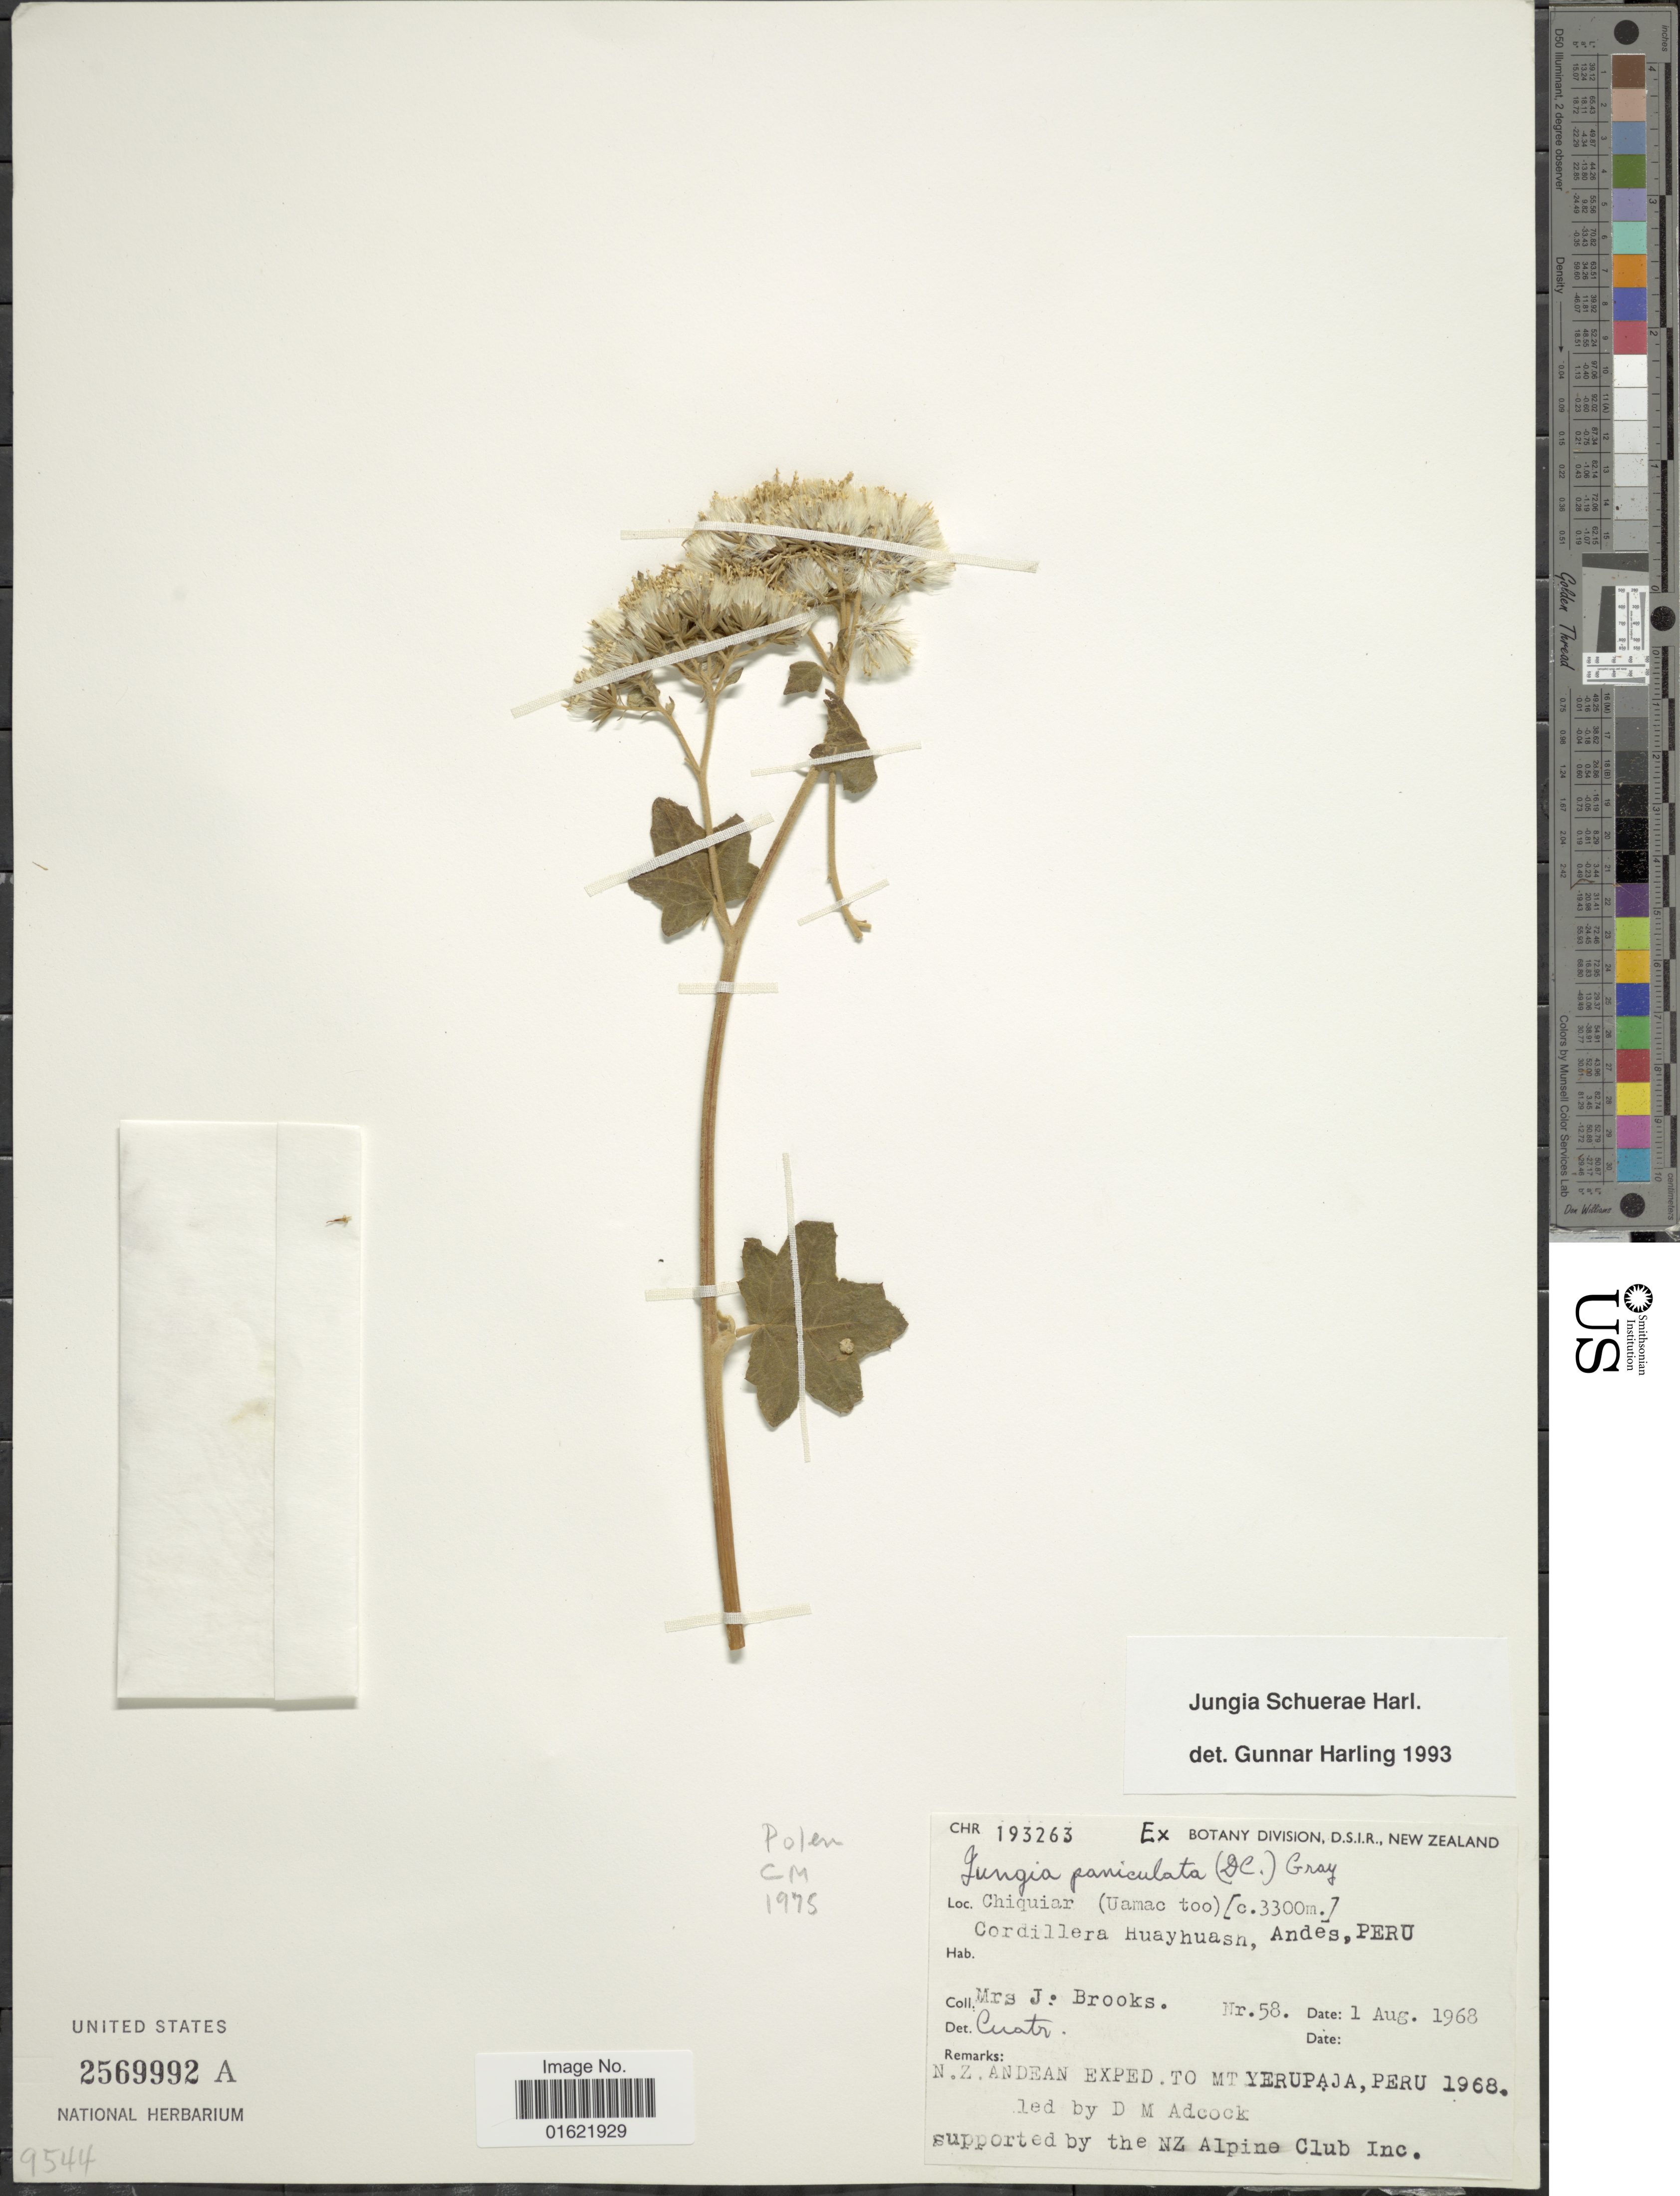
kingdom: Plantae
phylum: Tracheophyta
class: Magnoliopsida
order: Asterales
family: Asteraceae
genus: Jungia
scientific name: Jungia schuerae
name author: Harling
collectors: J. Brooks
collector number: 58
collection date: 1968-08-01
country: Peru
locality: Chiquiar (Uamac too). Cordillera Huayhuasn, Andes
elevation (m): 3300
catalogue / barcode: US 2569992A